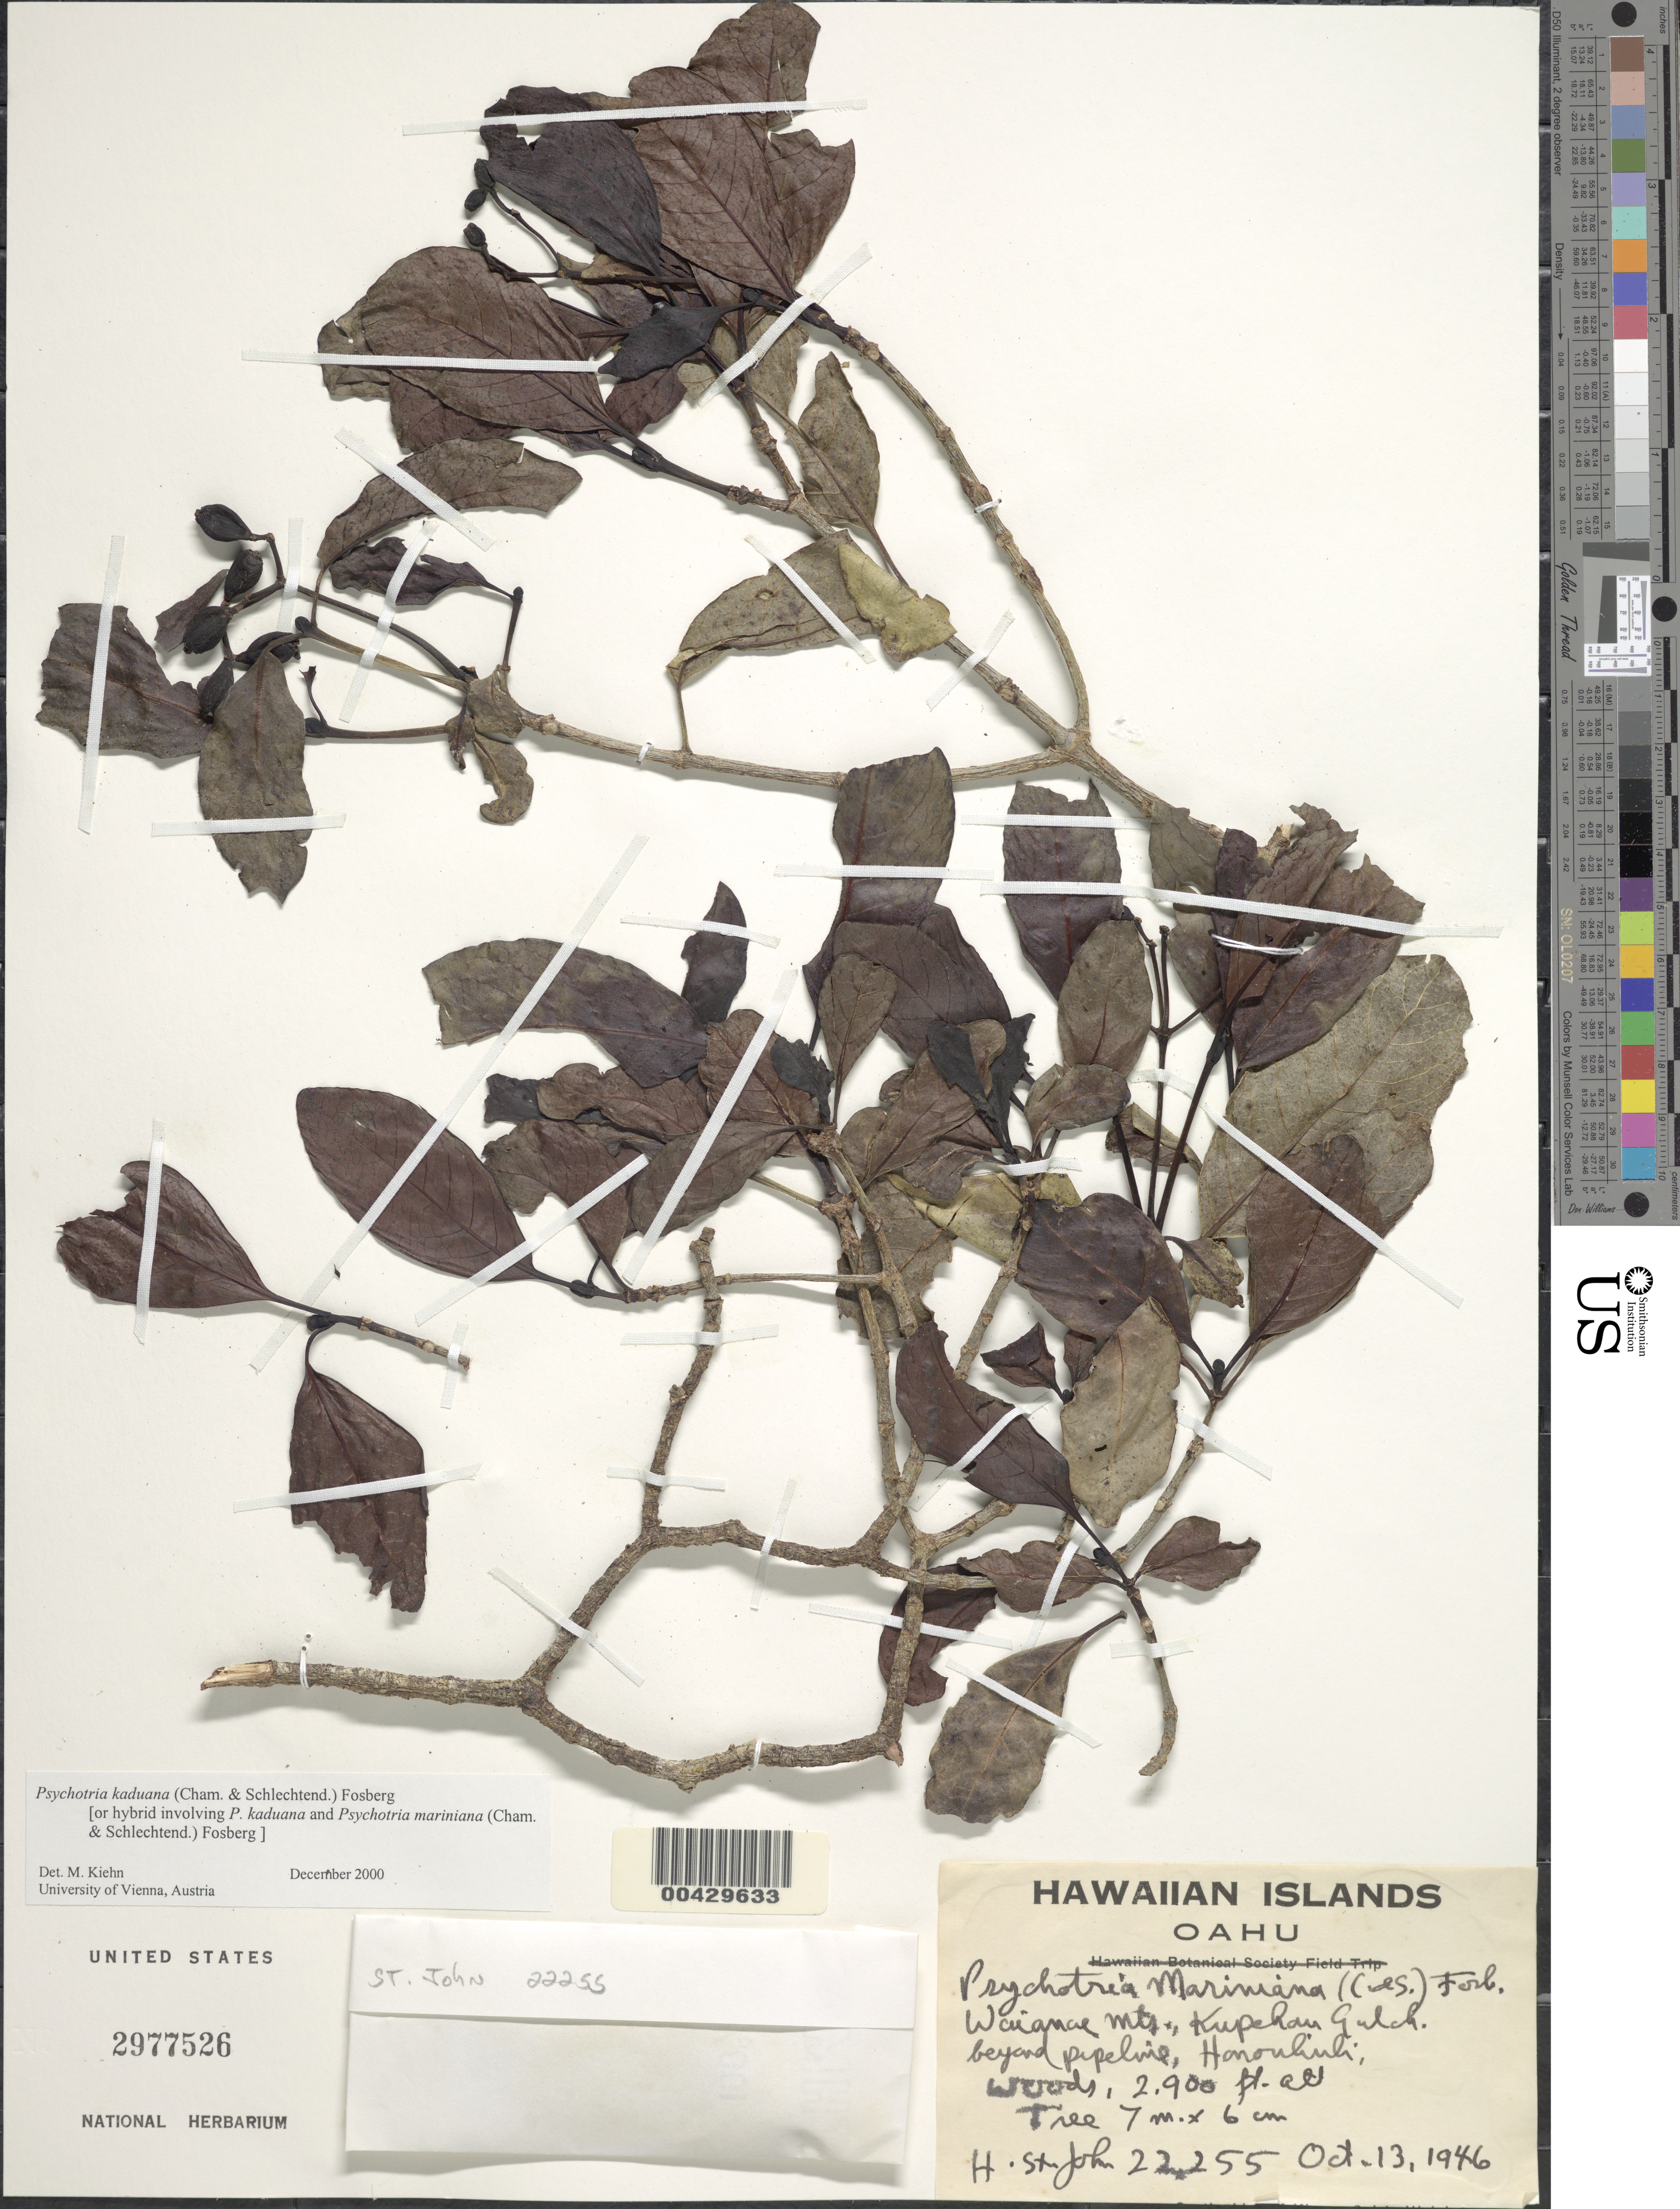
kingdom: Plantae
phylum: Tracheophyta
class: Magnoliopsida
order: Gentianales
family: Rubiaceae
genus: Psychotria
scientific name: Psychotria mariniana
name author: (Cham. & Schltdl.) Fosberg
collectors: H. St. John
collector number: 22255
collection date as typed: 13 Oct 1946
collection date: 1946-10-13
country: United States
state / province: Hawaii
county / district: Honolulu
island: Oahu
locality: Waianae Mts., Kupehau Gulch beyond pipeline, Honouliuli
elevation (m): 884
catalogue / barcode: US 2977526